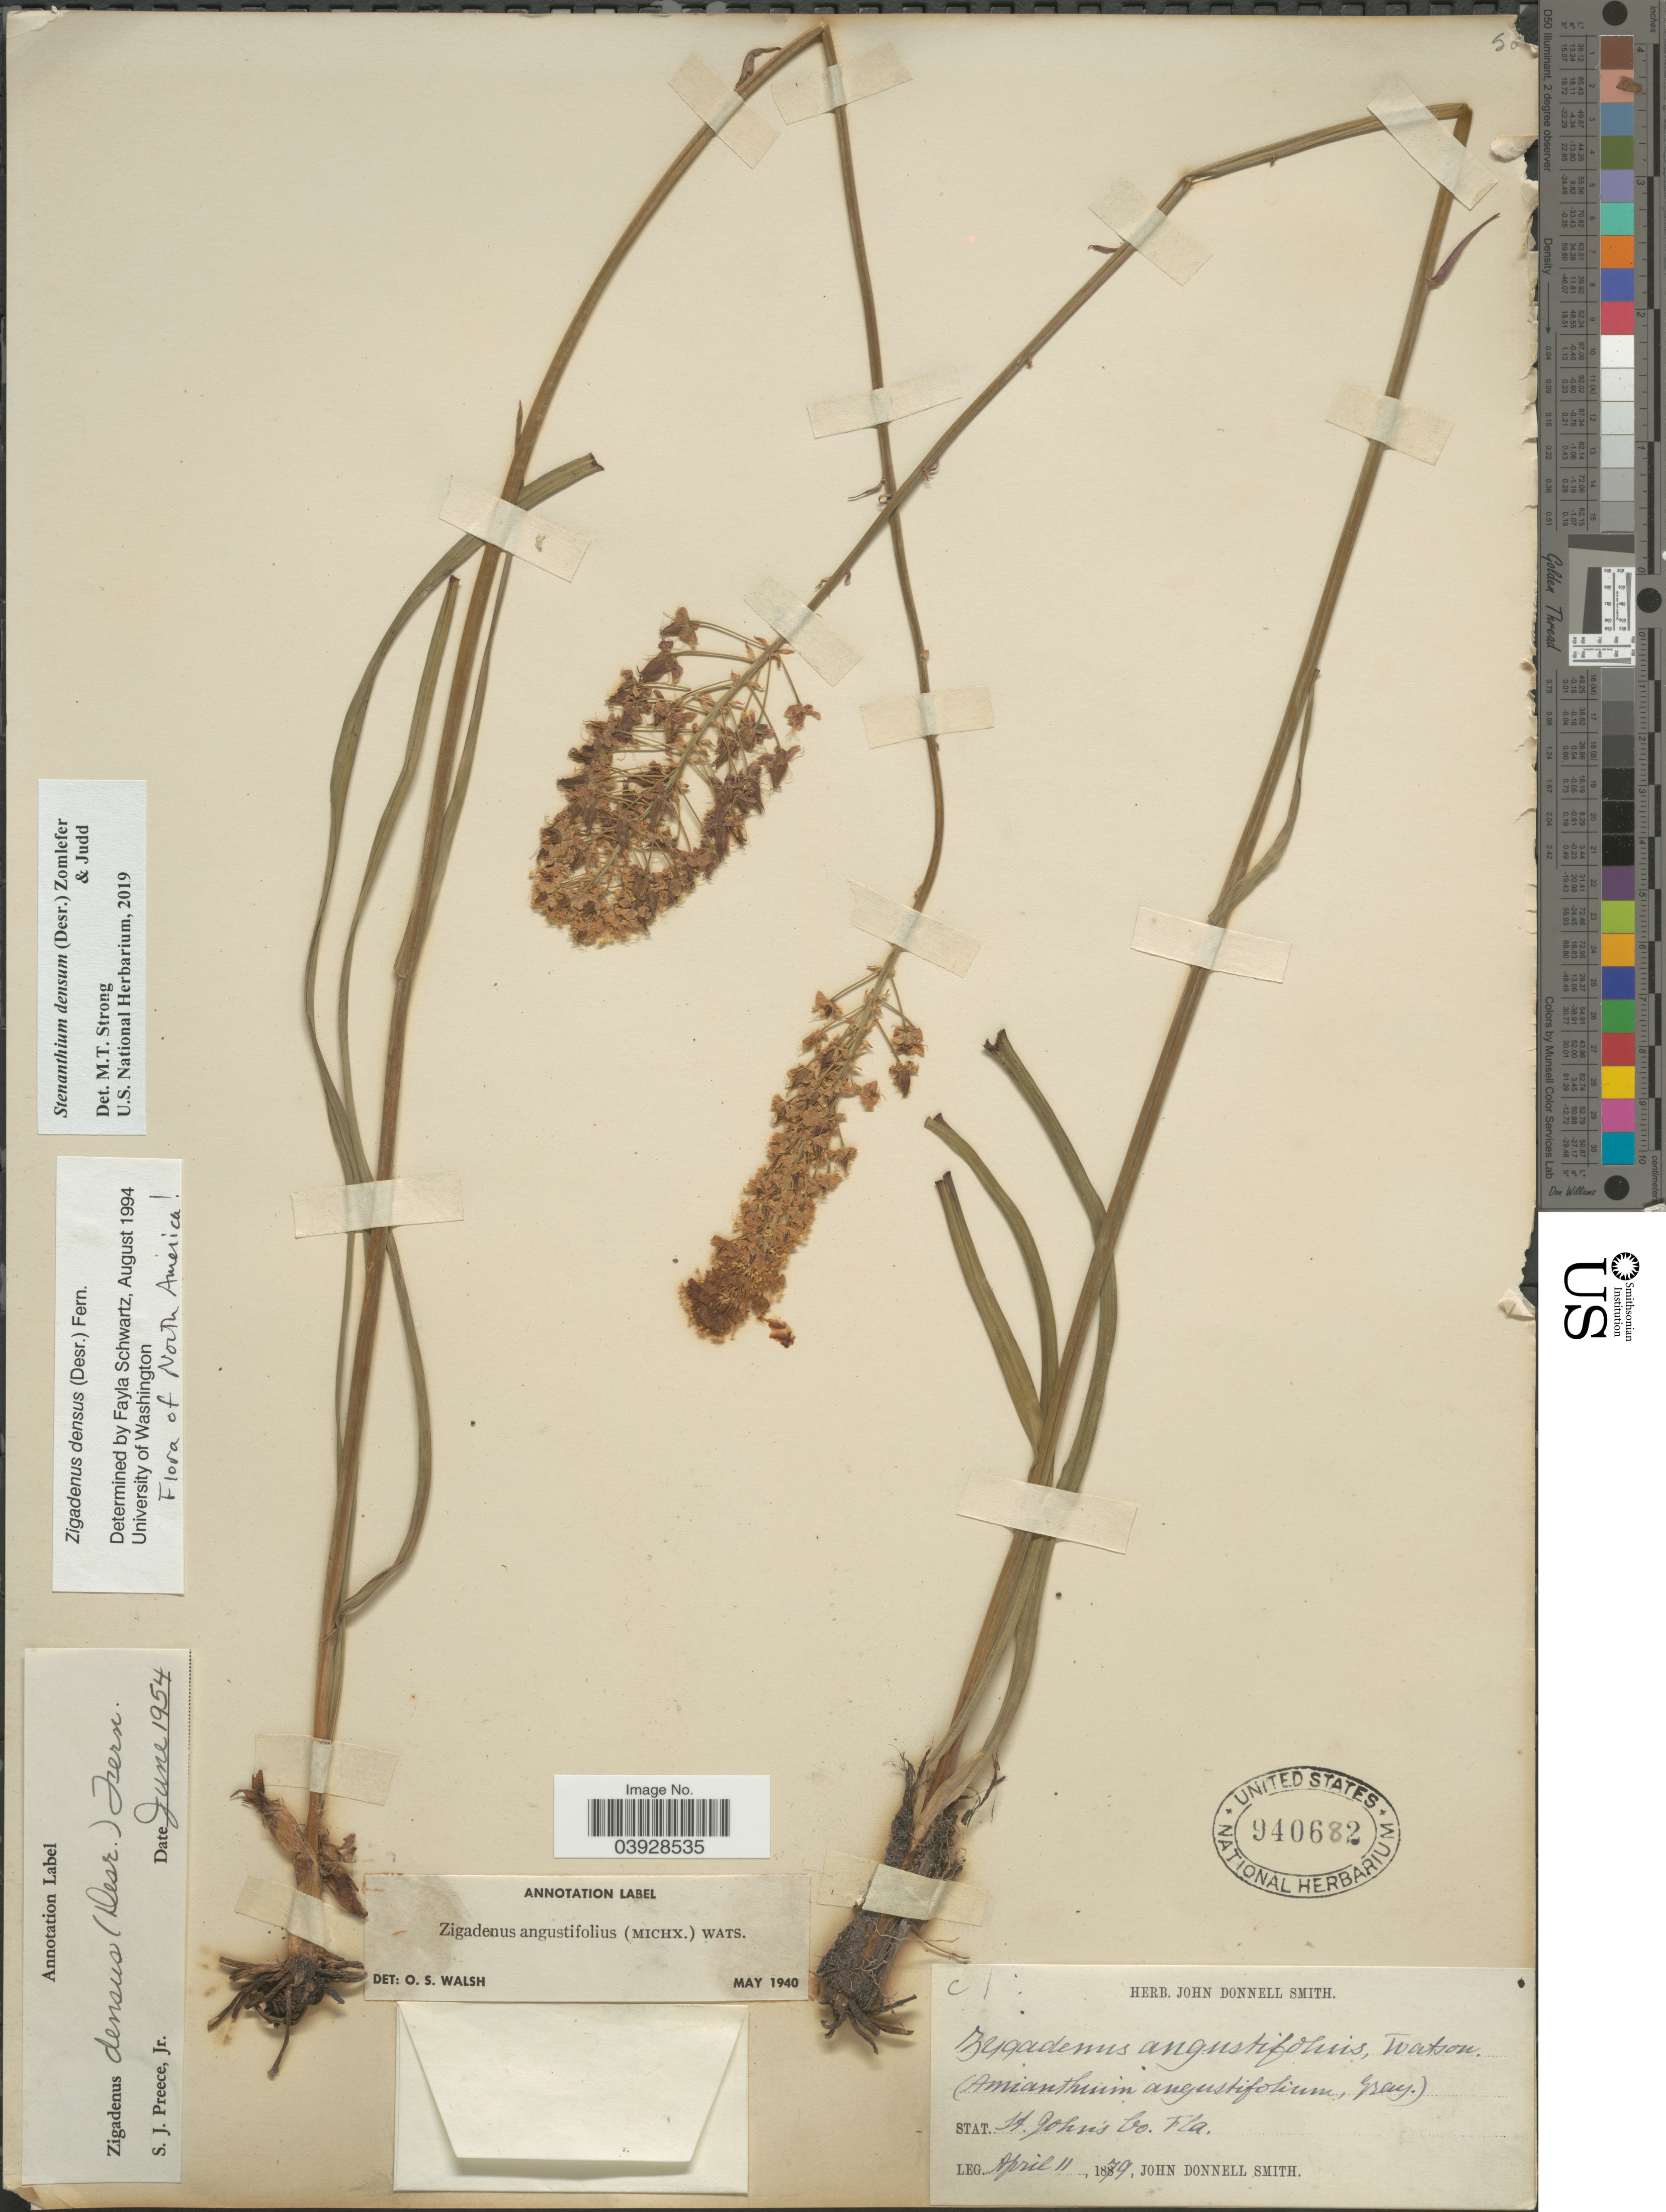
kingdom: Plantae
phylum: Tracheophyta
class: Liliopsida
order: Liliales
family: Melanthiaceae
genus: Stenanthium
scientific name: Stenanthium densum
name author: (Desr.) Zomlefer & Judd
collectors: J. Donnell Smith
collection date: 1879-04-11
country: United States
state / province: Florida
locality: Stat. St. John's Co.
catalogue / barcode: US 940682